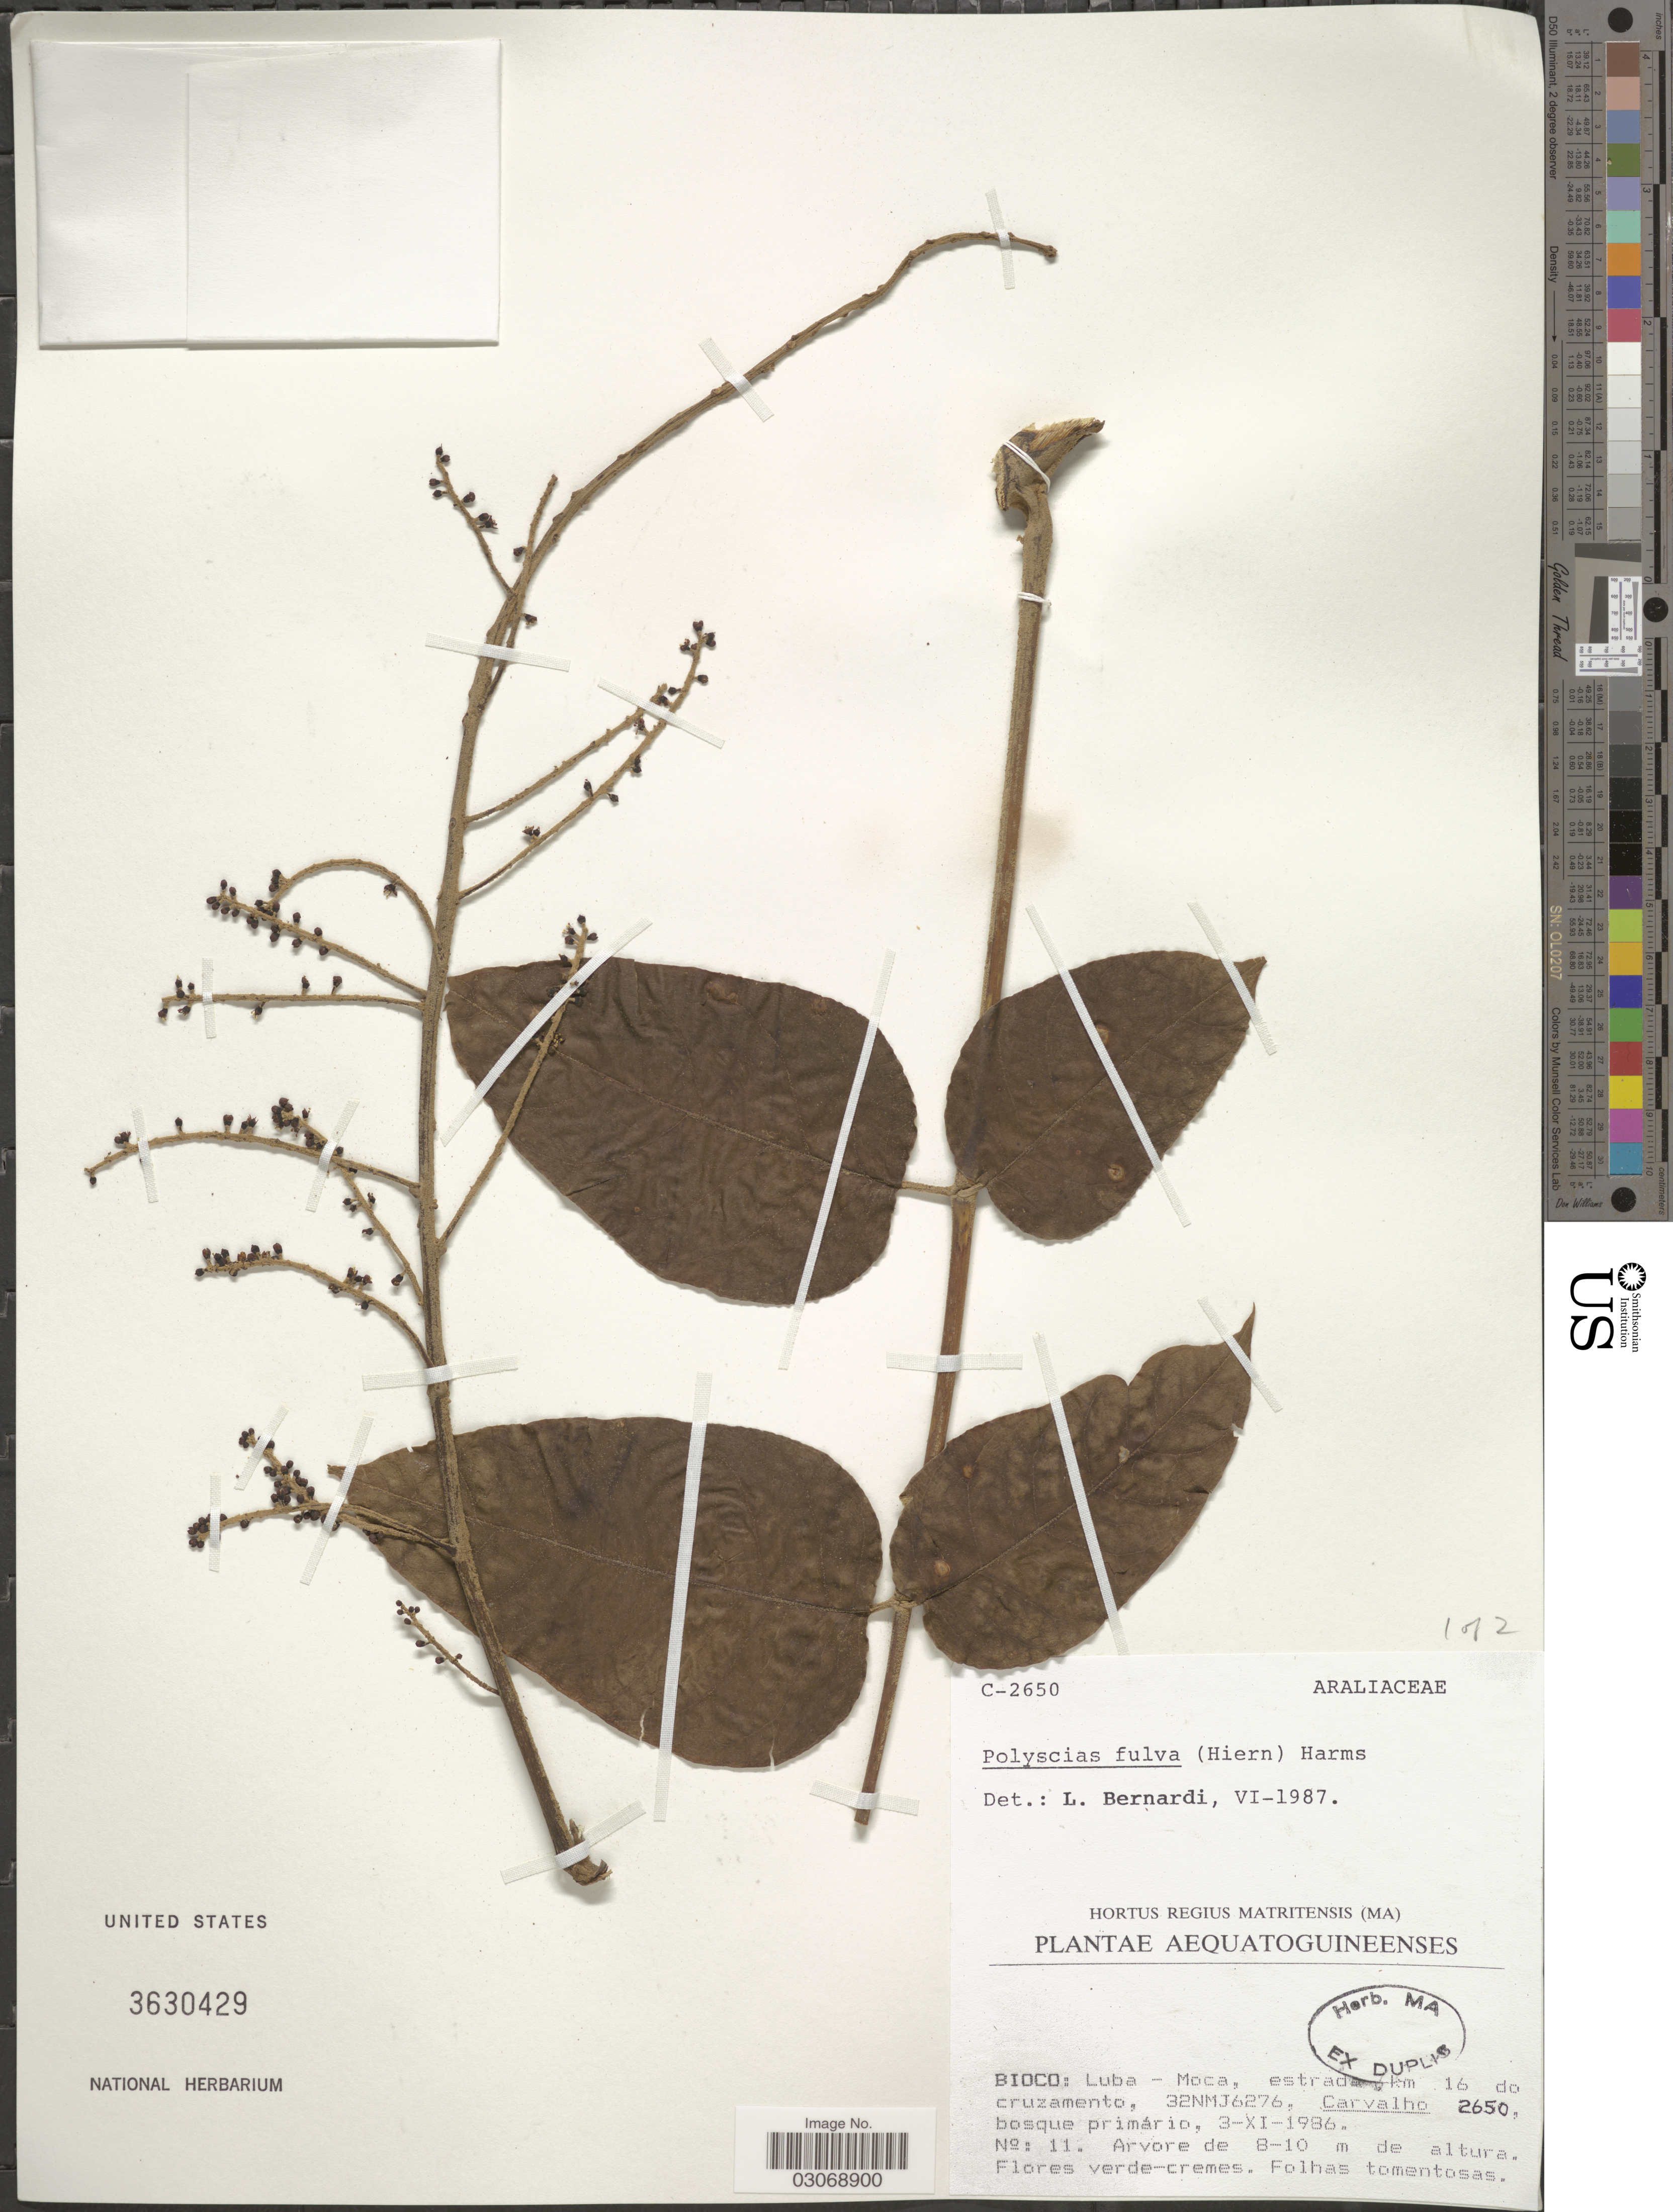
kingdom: Plantae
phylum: Tracheophyta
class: Magnoliopsida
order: Apiales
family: Araliaceae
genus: Polyscias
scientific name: Polyscias fulva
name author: (Hiern) Harms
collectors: Carvalho, --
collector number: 2650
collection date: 1986-11-03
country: Equatorial Guinea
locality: Aequatoguineenses. Bioco: Luba - Moca, estrada km 16 do cruzamento, 32NMJ6276.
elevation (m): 8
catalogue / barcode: US 3630429